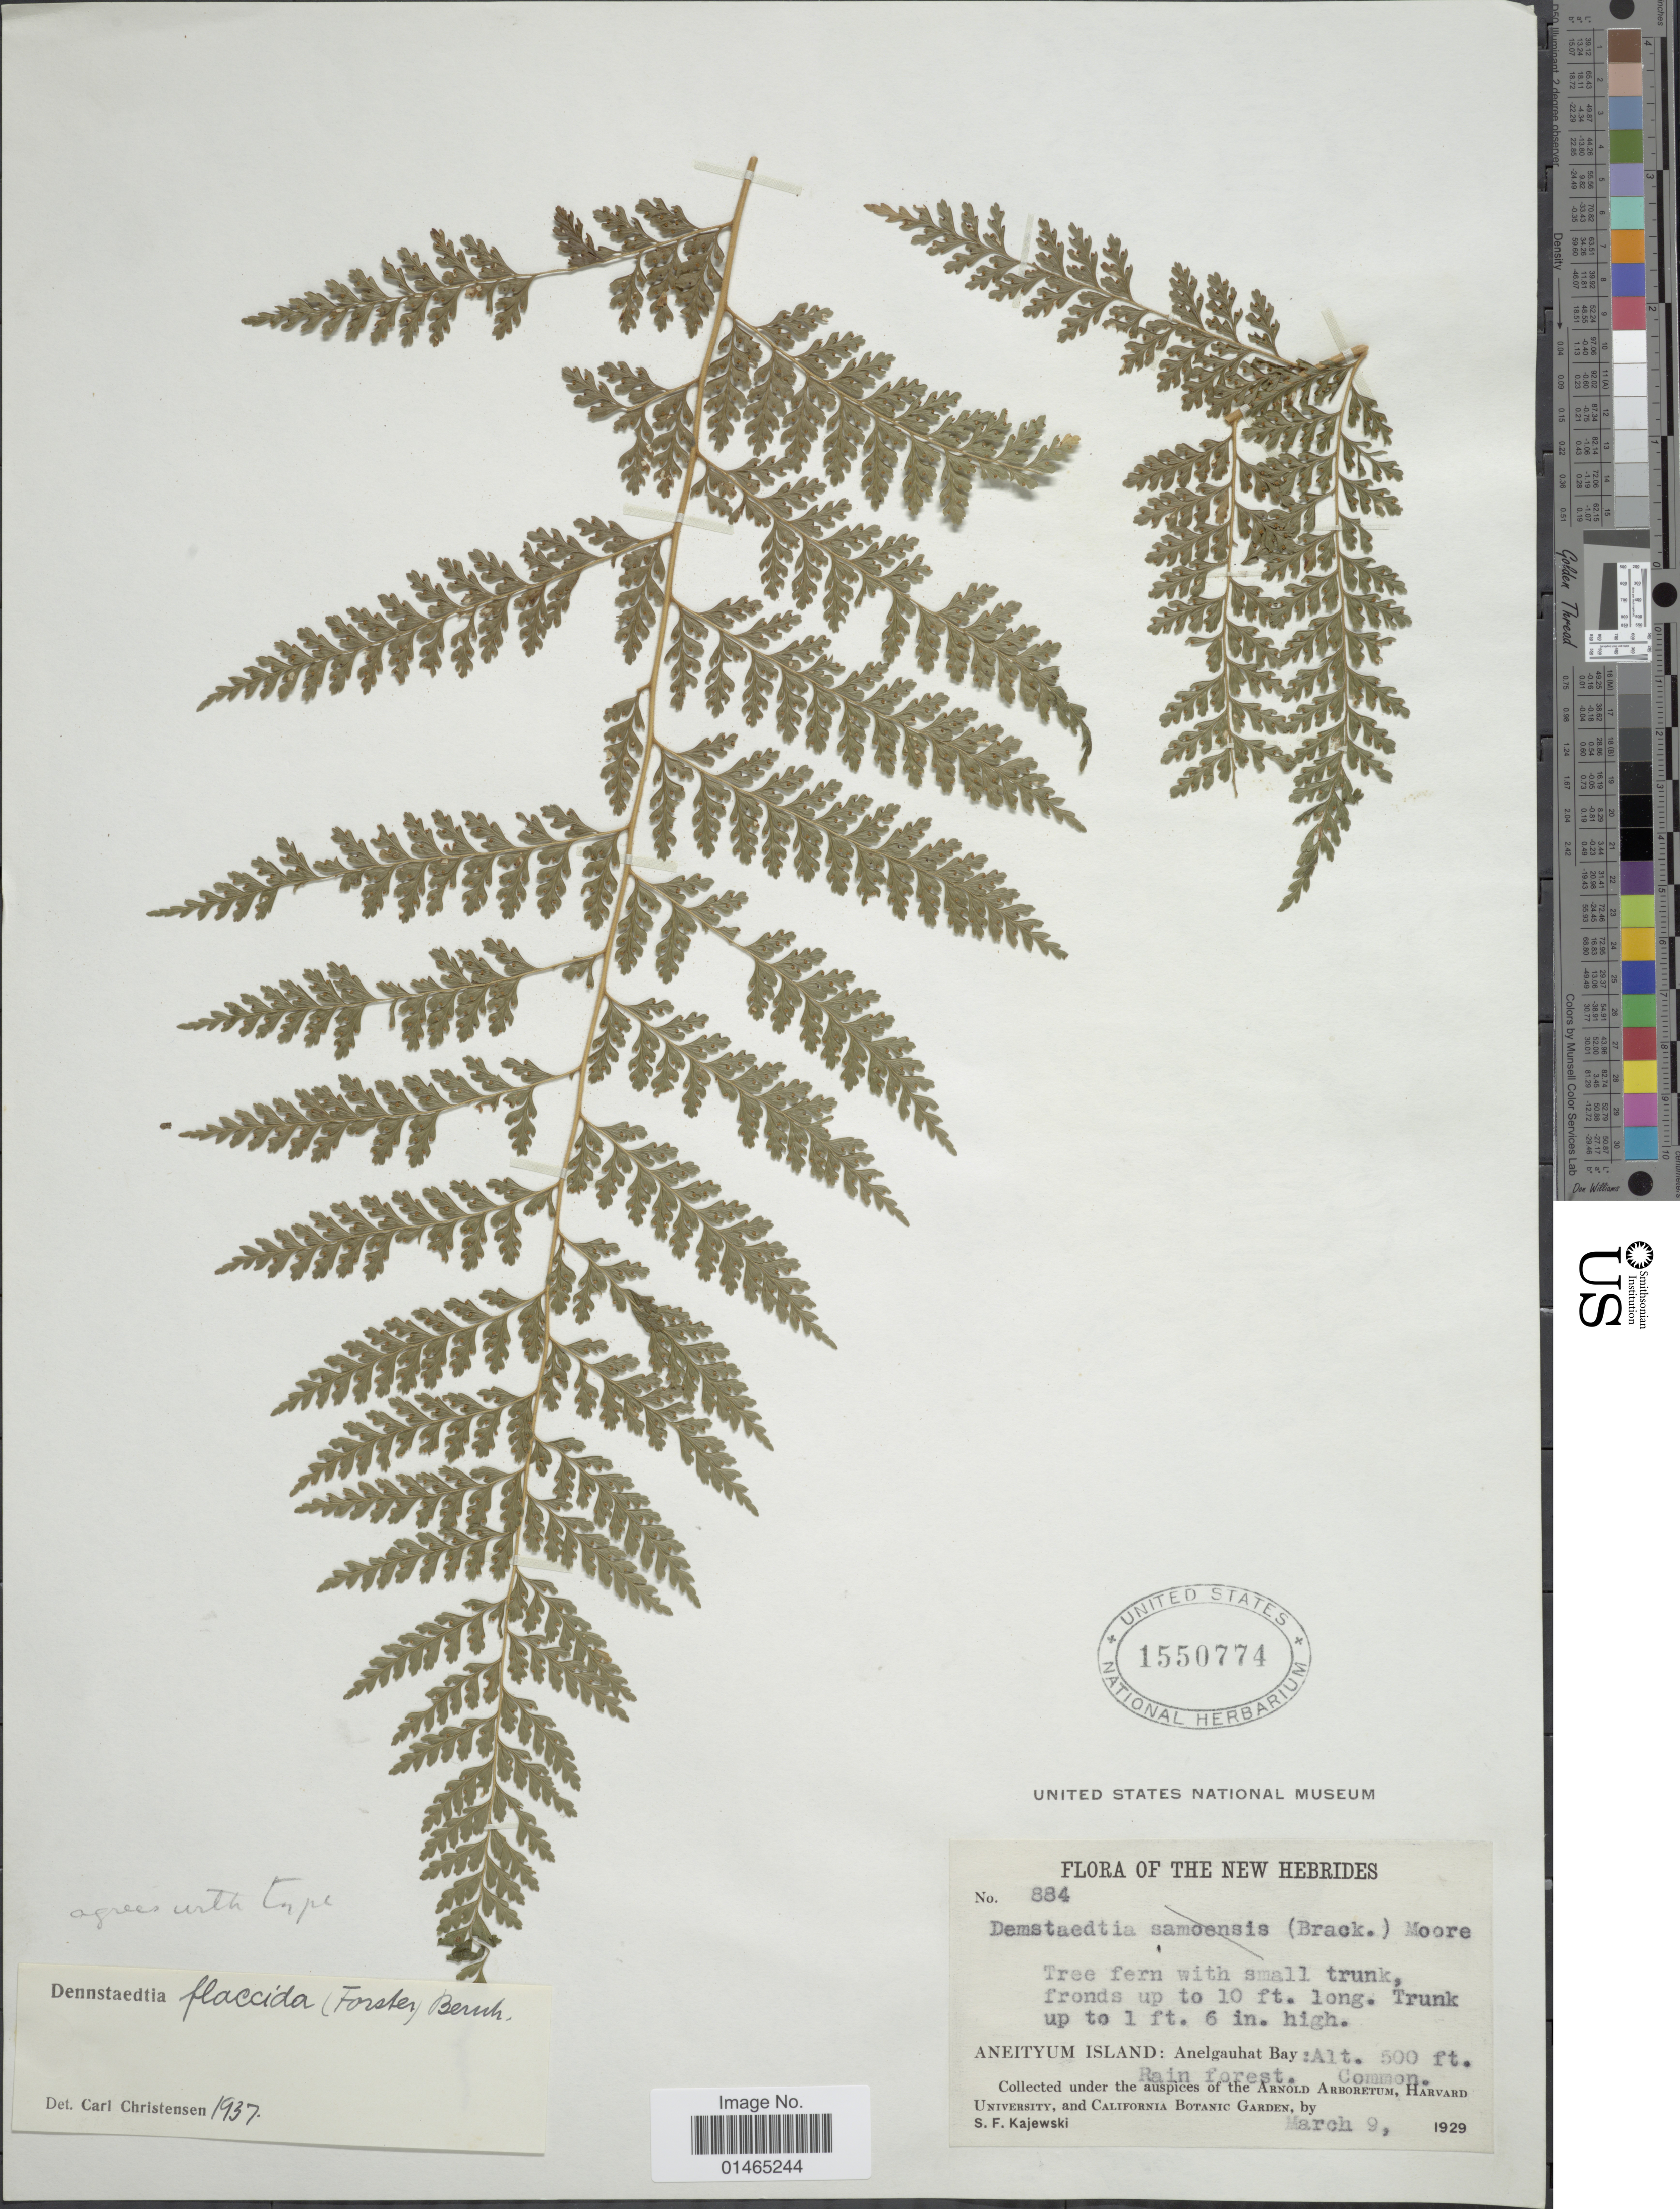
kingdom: Plantae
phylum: Tracheophyta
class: Polypodiopsida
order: Polypodiales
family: Dennstaedtiaceae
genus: Dennstaedtia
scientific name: Dennstaedtia flaccida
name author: (G. Forst.) Bernh.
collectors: S. Kajewski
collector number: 884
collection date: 1929-03-09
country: Vanuatu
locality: New Hebrides. Aneityum Island: Anelgauhat Bay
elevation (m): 152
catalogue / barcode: US 1550774